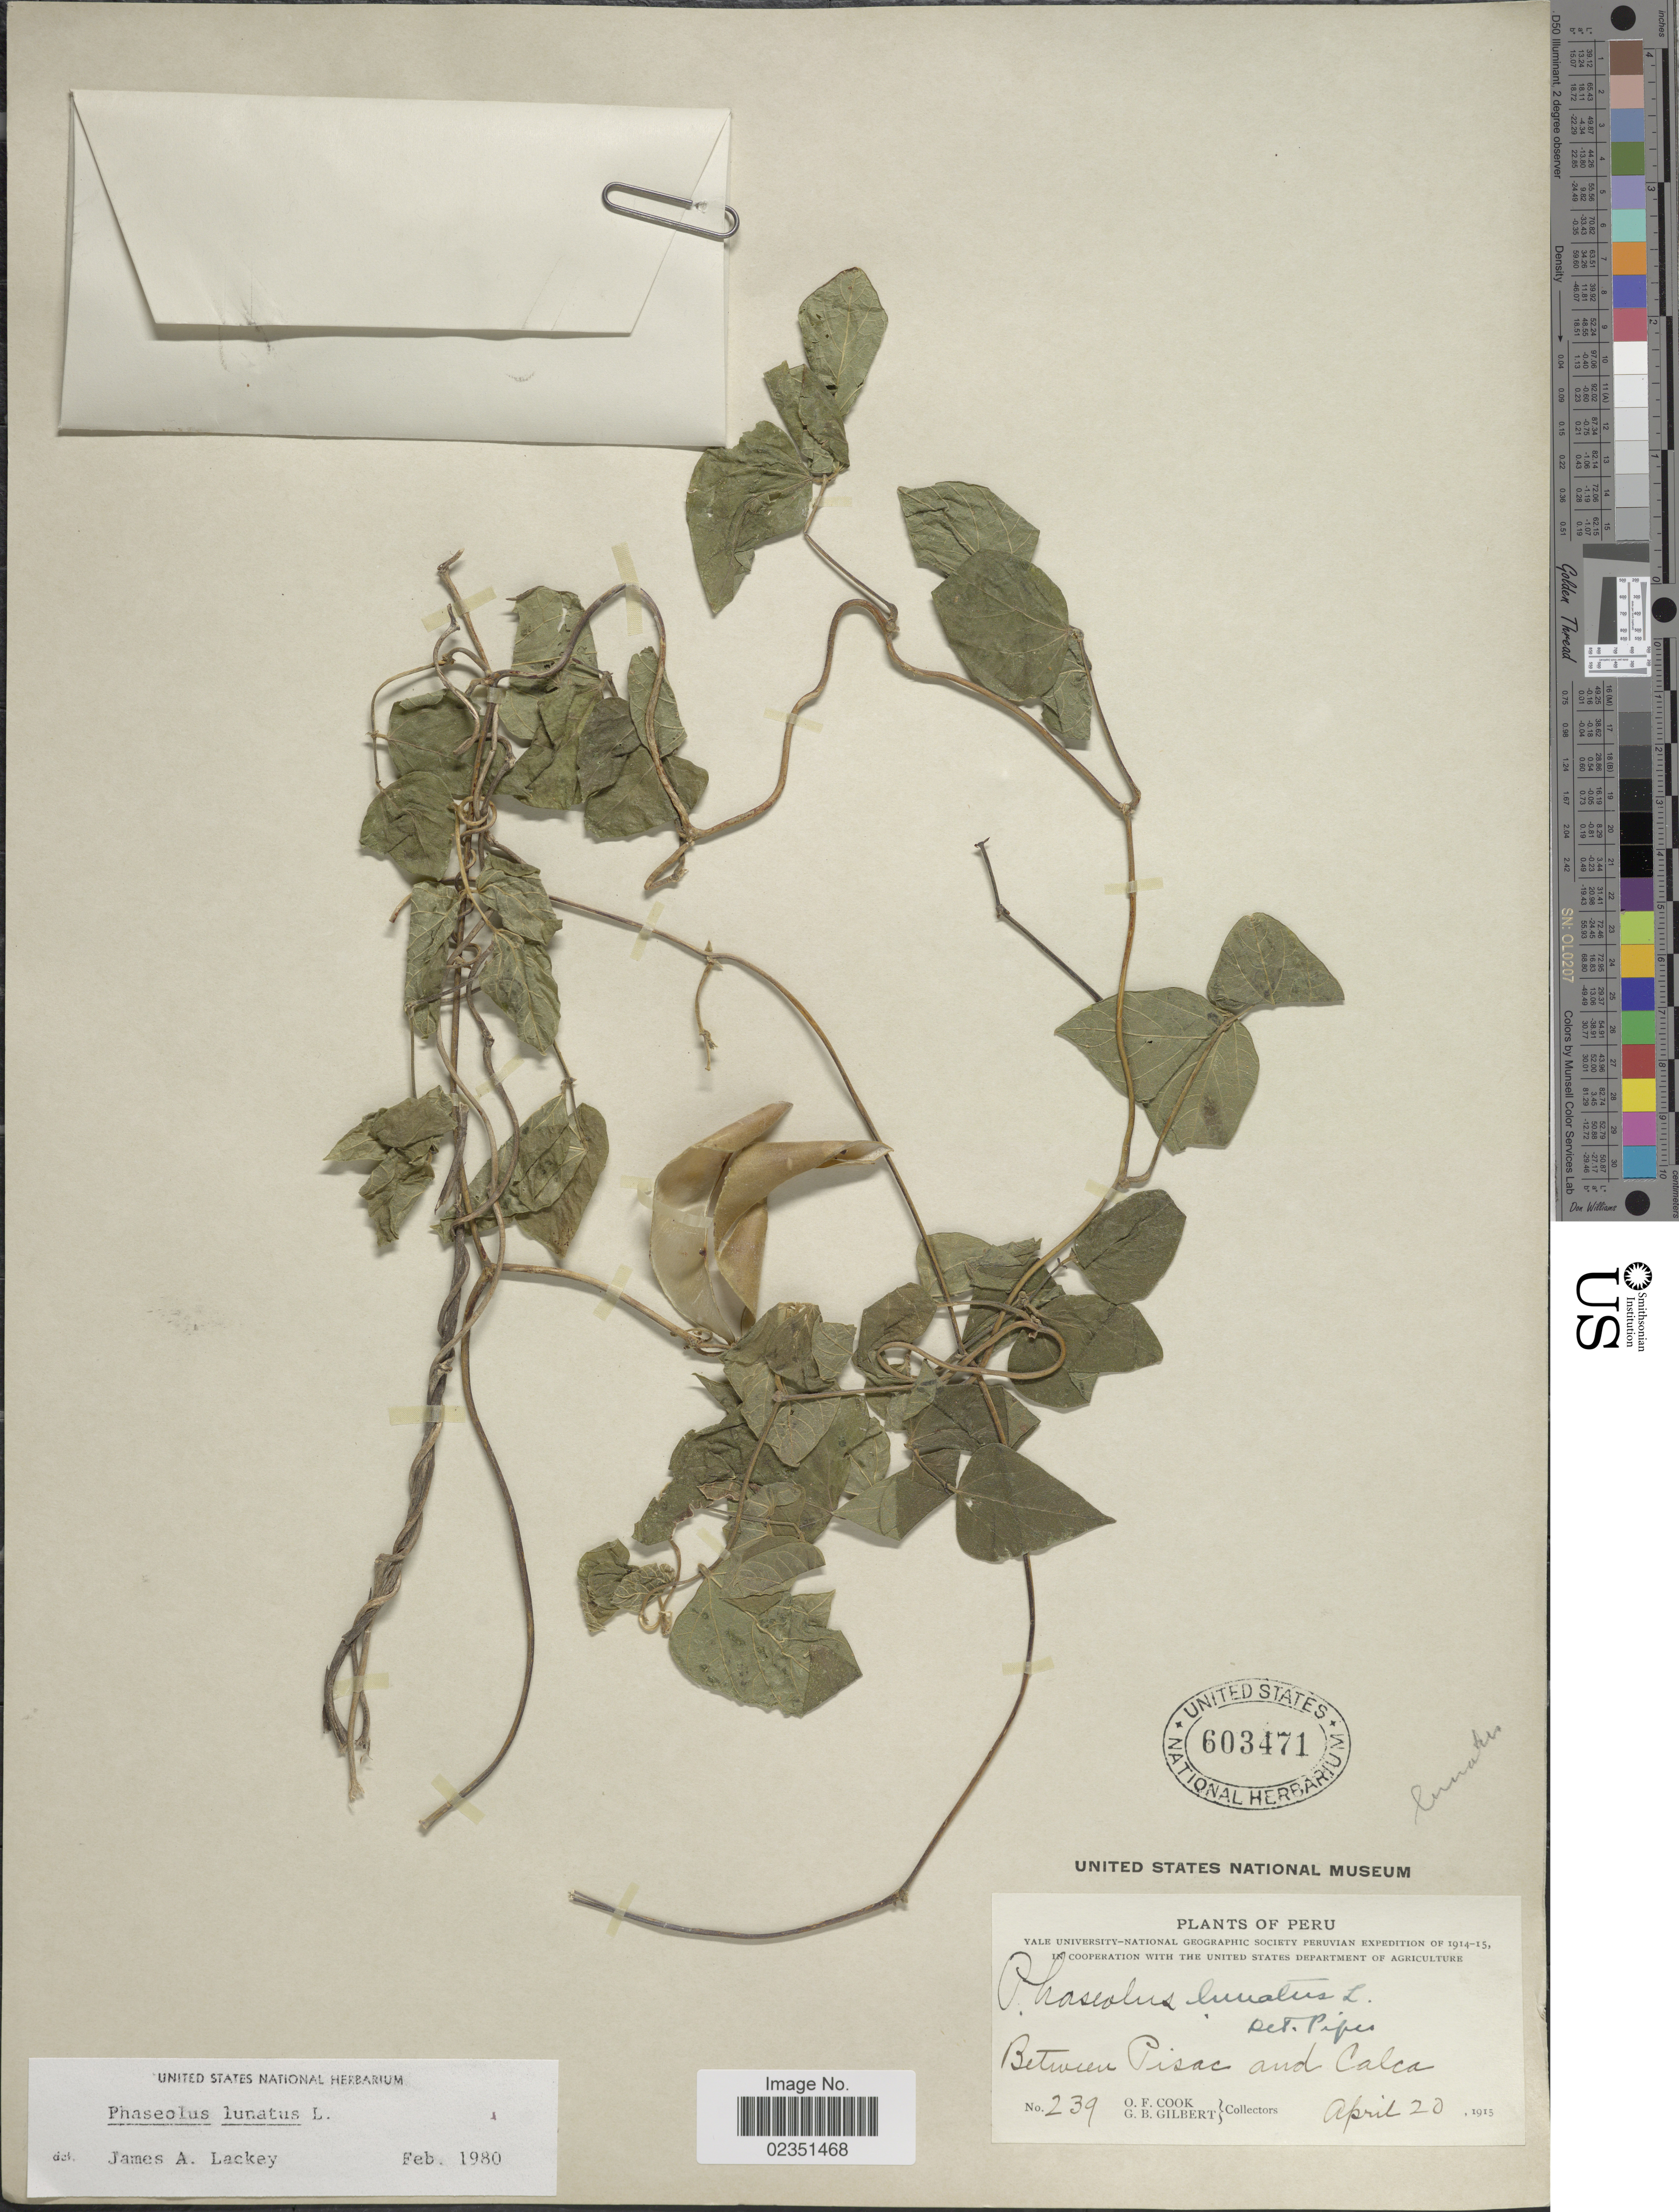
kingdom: Plantae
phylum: Tracheophyta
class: Magnoliopsida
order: Fabales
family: Fabaceae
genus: Phaseolus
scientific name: Phaseolus augusti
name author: Harms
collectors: O. F. Cook & G. B. Gilbert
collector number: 239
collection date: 1915-04-20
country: Peru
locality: Between Pisac and Calca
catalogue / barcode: US 603471